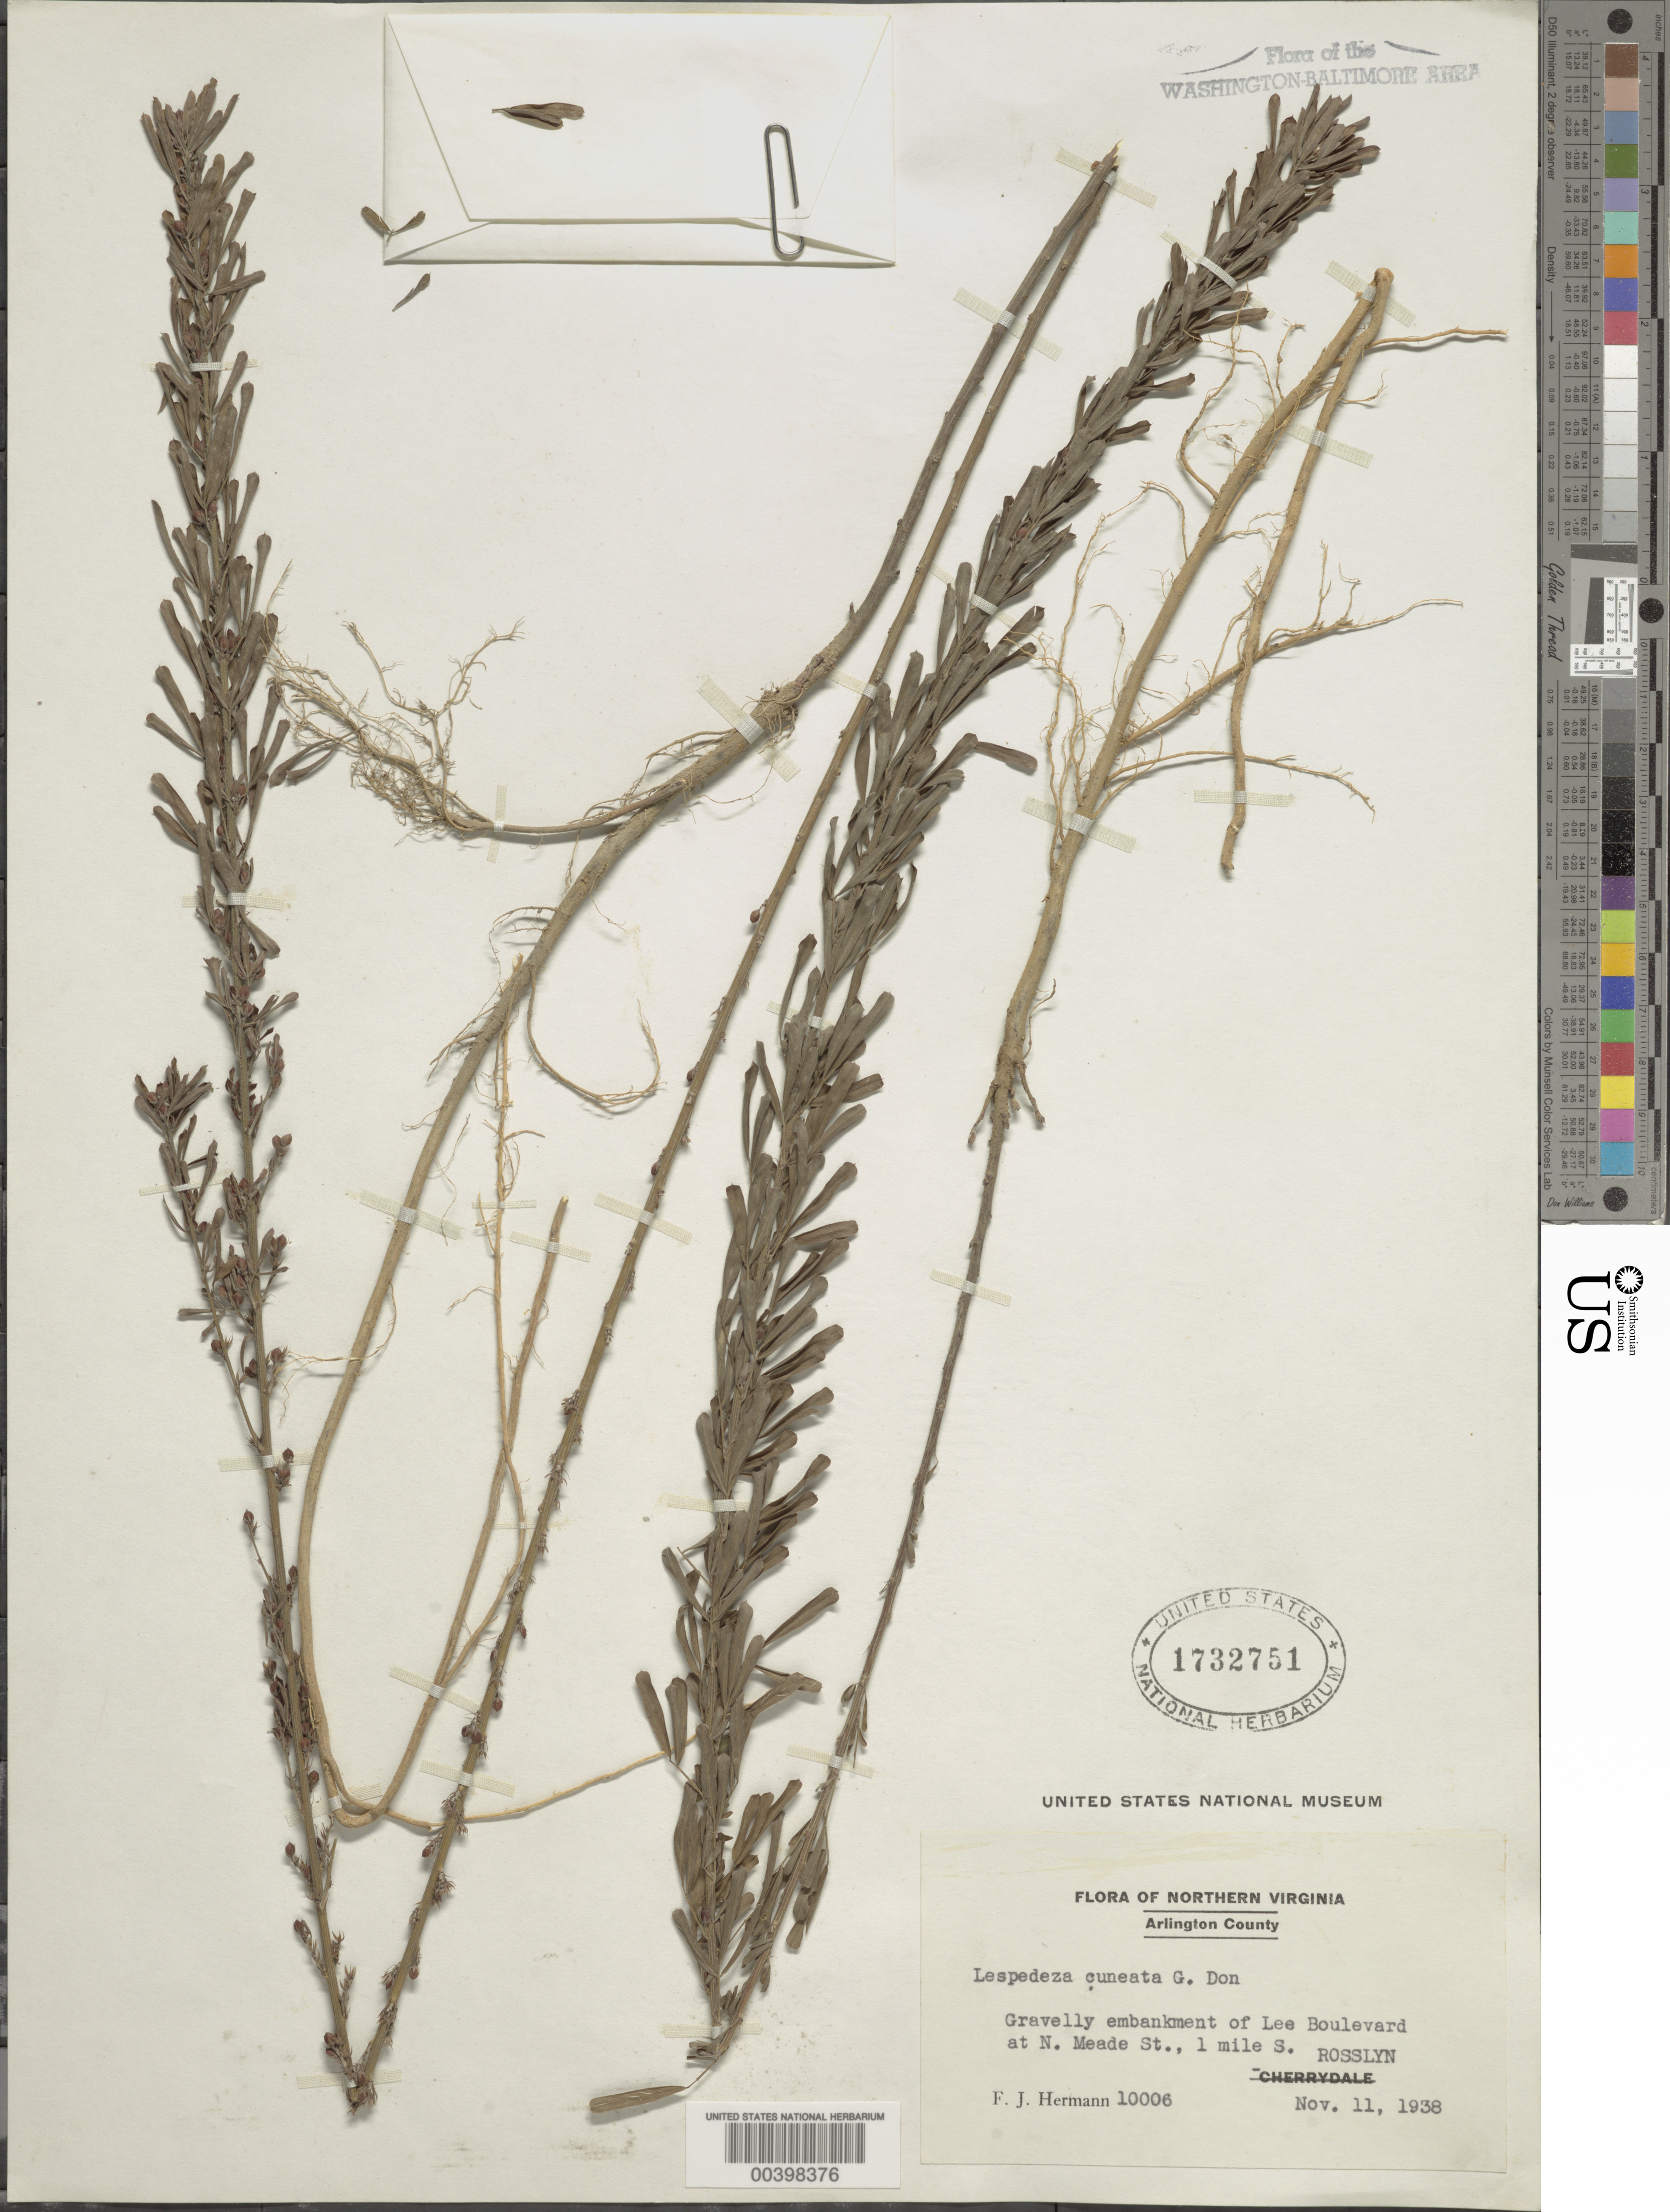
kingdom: Plantae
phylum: Tracheophyta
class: Magnoliopsida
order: Fabales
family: Fabaceae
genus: Lespedeza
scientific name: Lespedeza cuneata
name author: (Dum. Cours.) G. Don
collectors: F. J. Hermann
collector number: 10006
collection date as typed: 11 Nov 1938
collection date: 1938-11-11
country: United States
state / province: Virginia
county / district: Arlington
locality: Lee Boulevard at N. Meade St. Rosslyn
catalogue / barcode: US 1732751